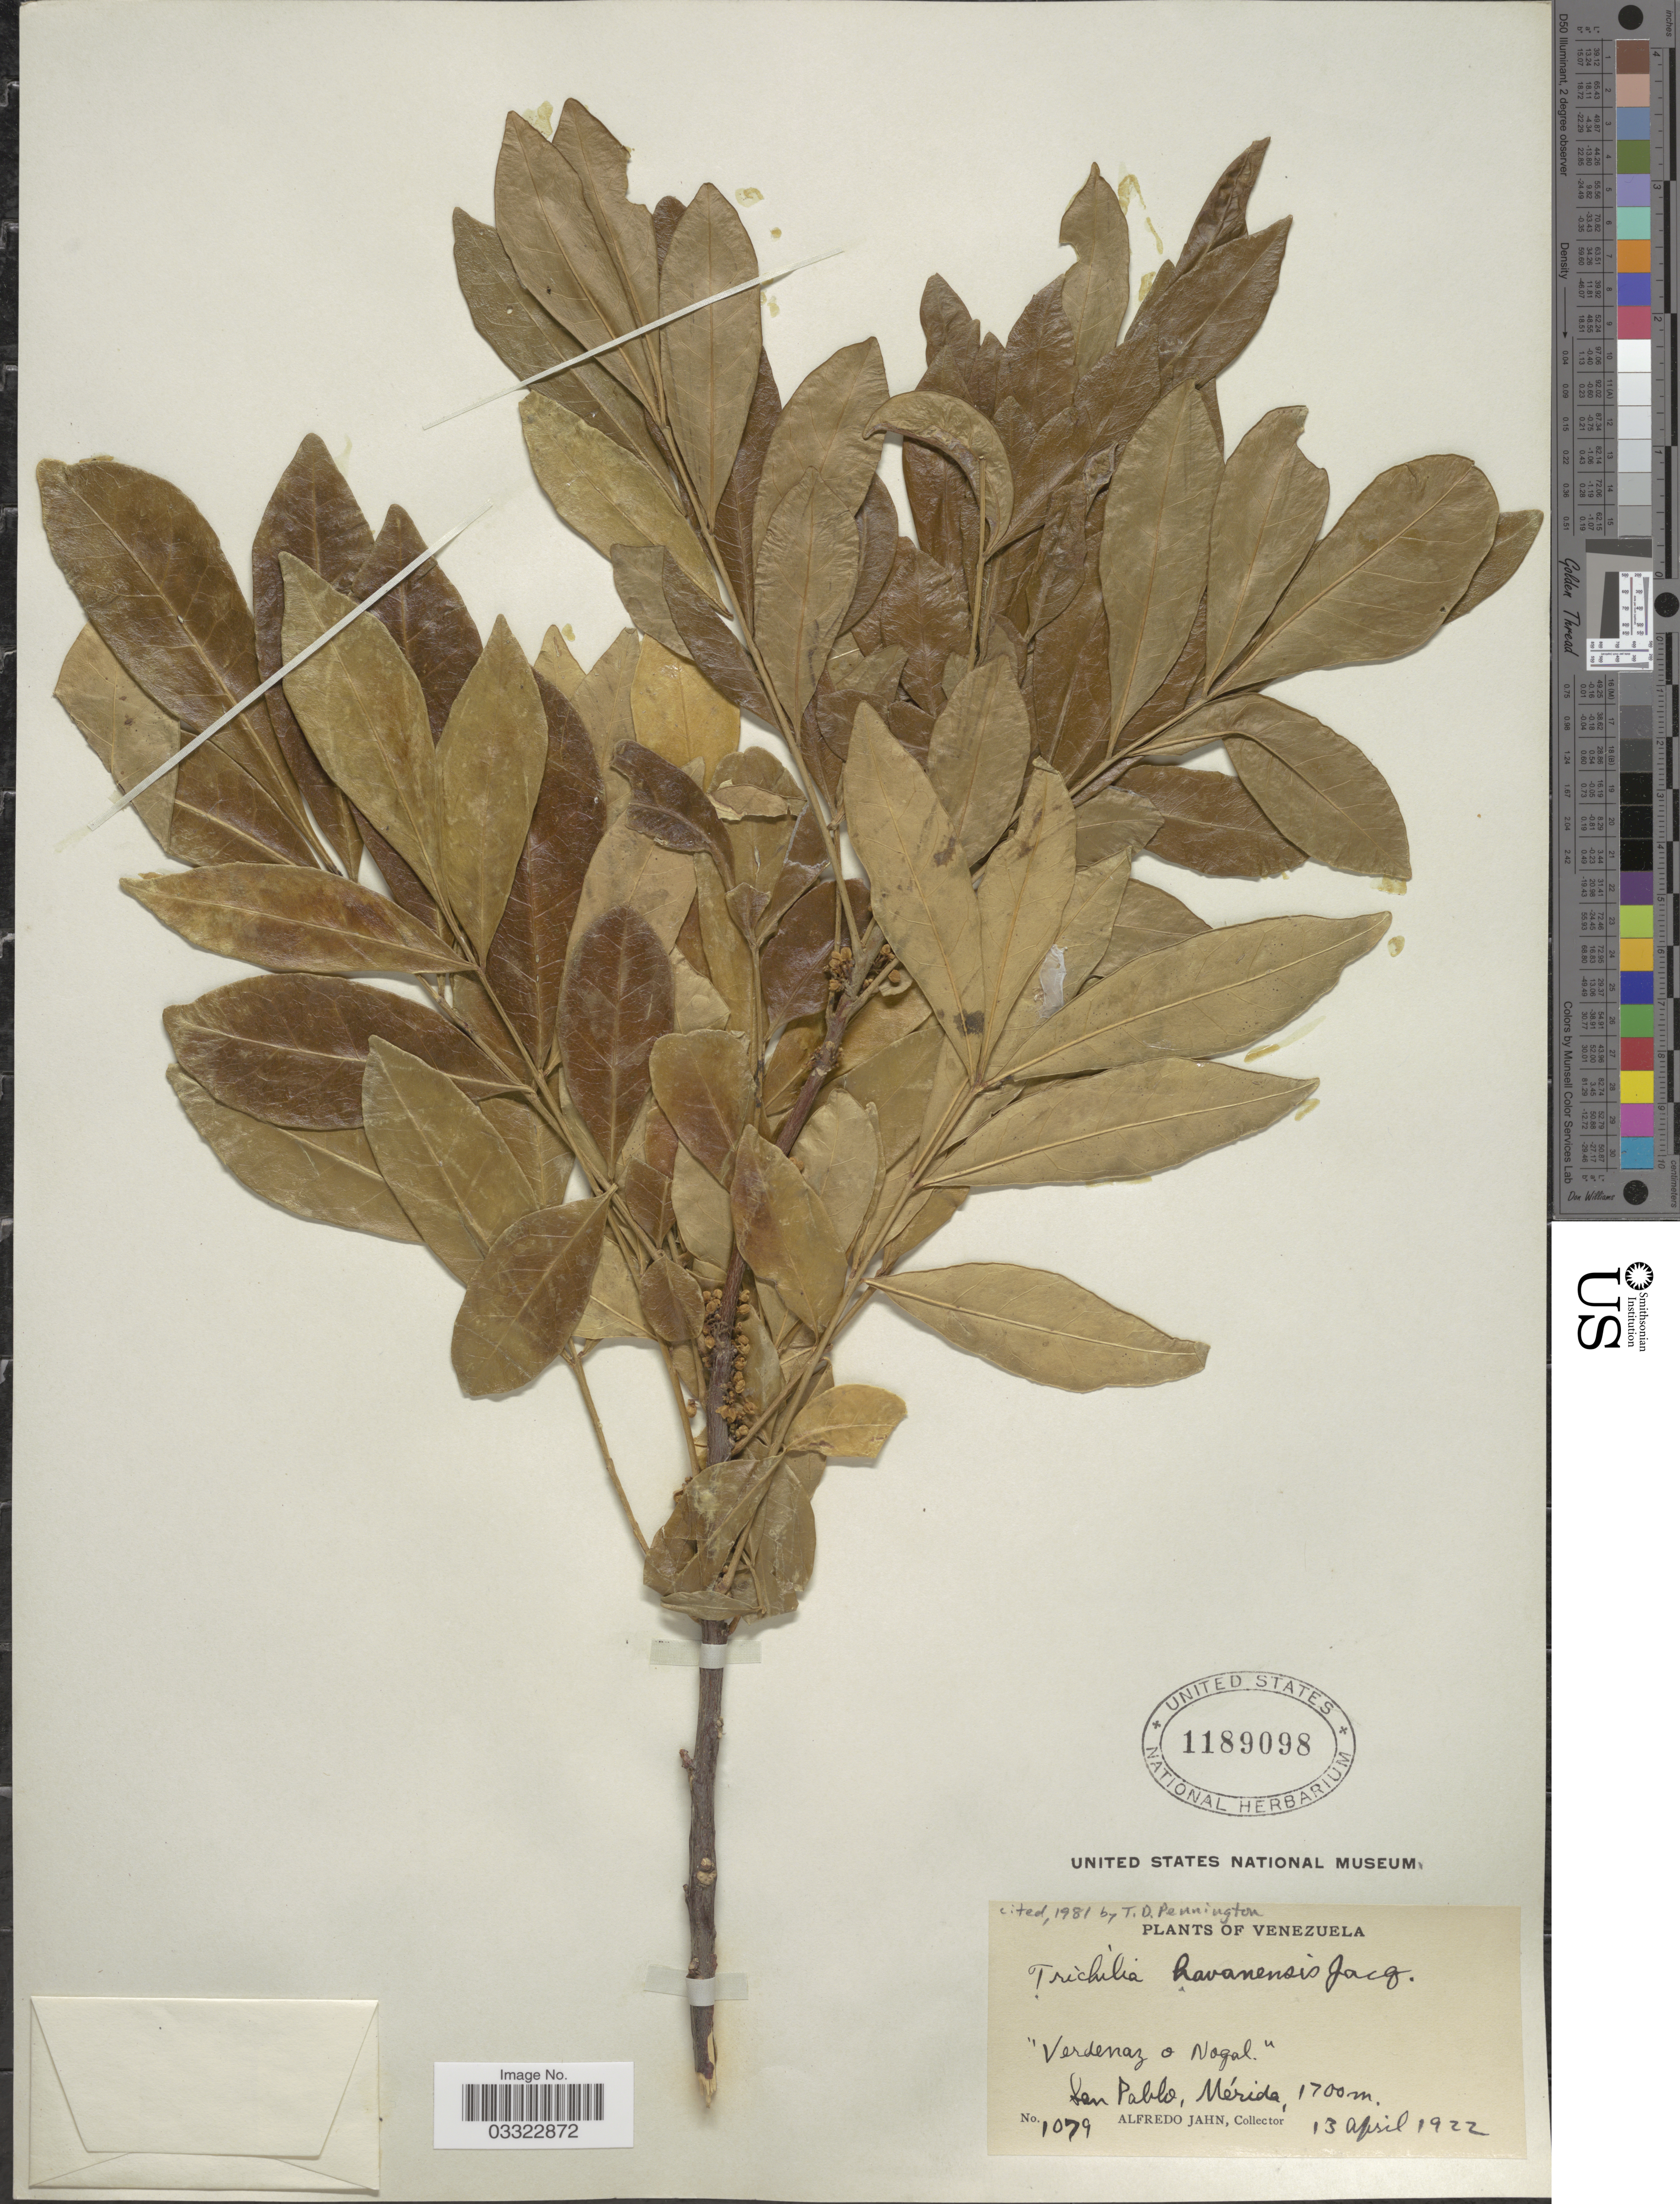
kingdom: Plantae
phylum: Tracheophyta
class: Magnoliopsida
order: Sapindales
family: Meliaceae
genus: Trichilia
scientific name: Trichilia havanensis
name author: Jacq.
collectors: A. Jahn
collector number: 1079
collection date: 1922-04-13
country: Venezuela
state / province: Mérida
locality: San Pablo.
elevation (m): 1700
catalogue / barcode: US 1189098